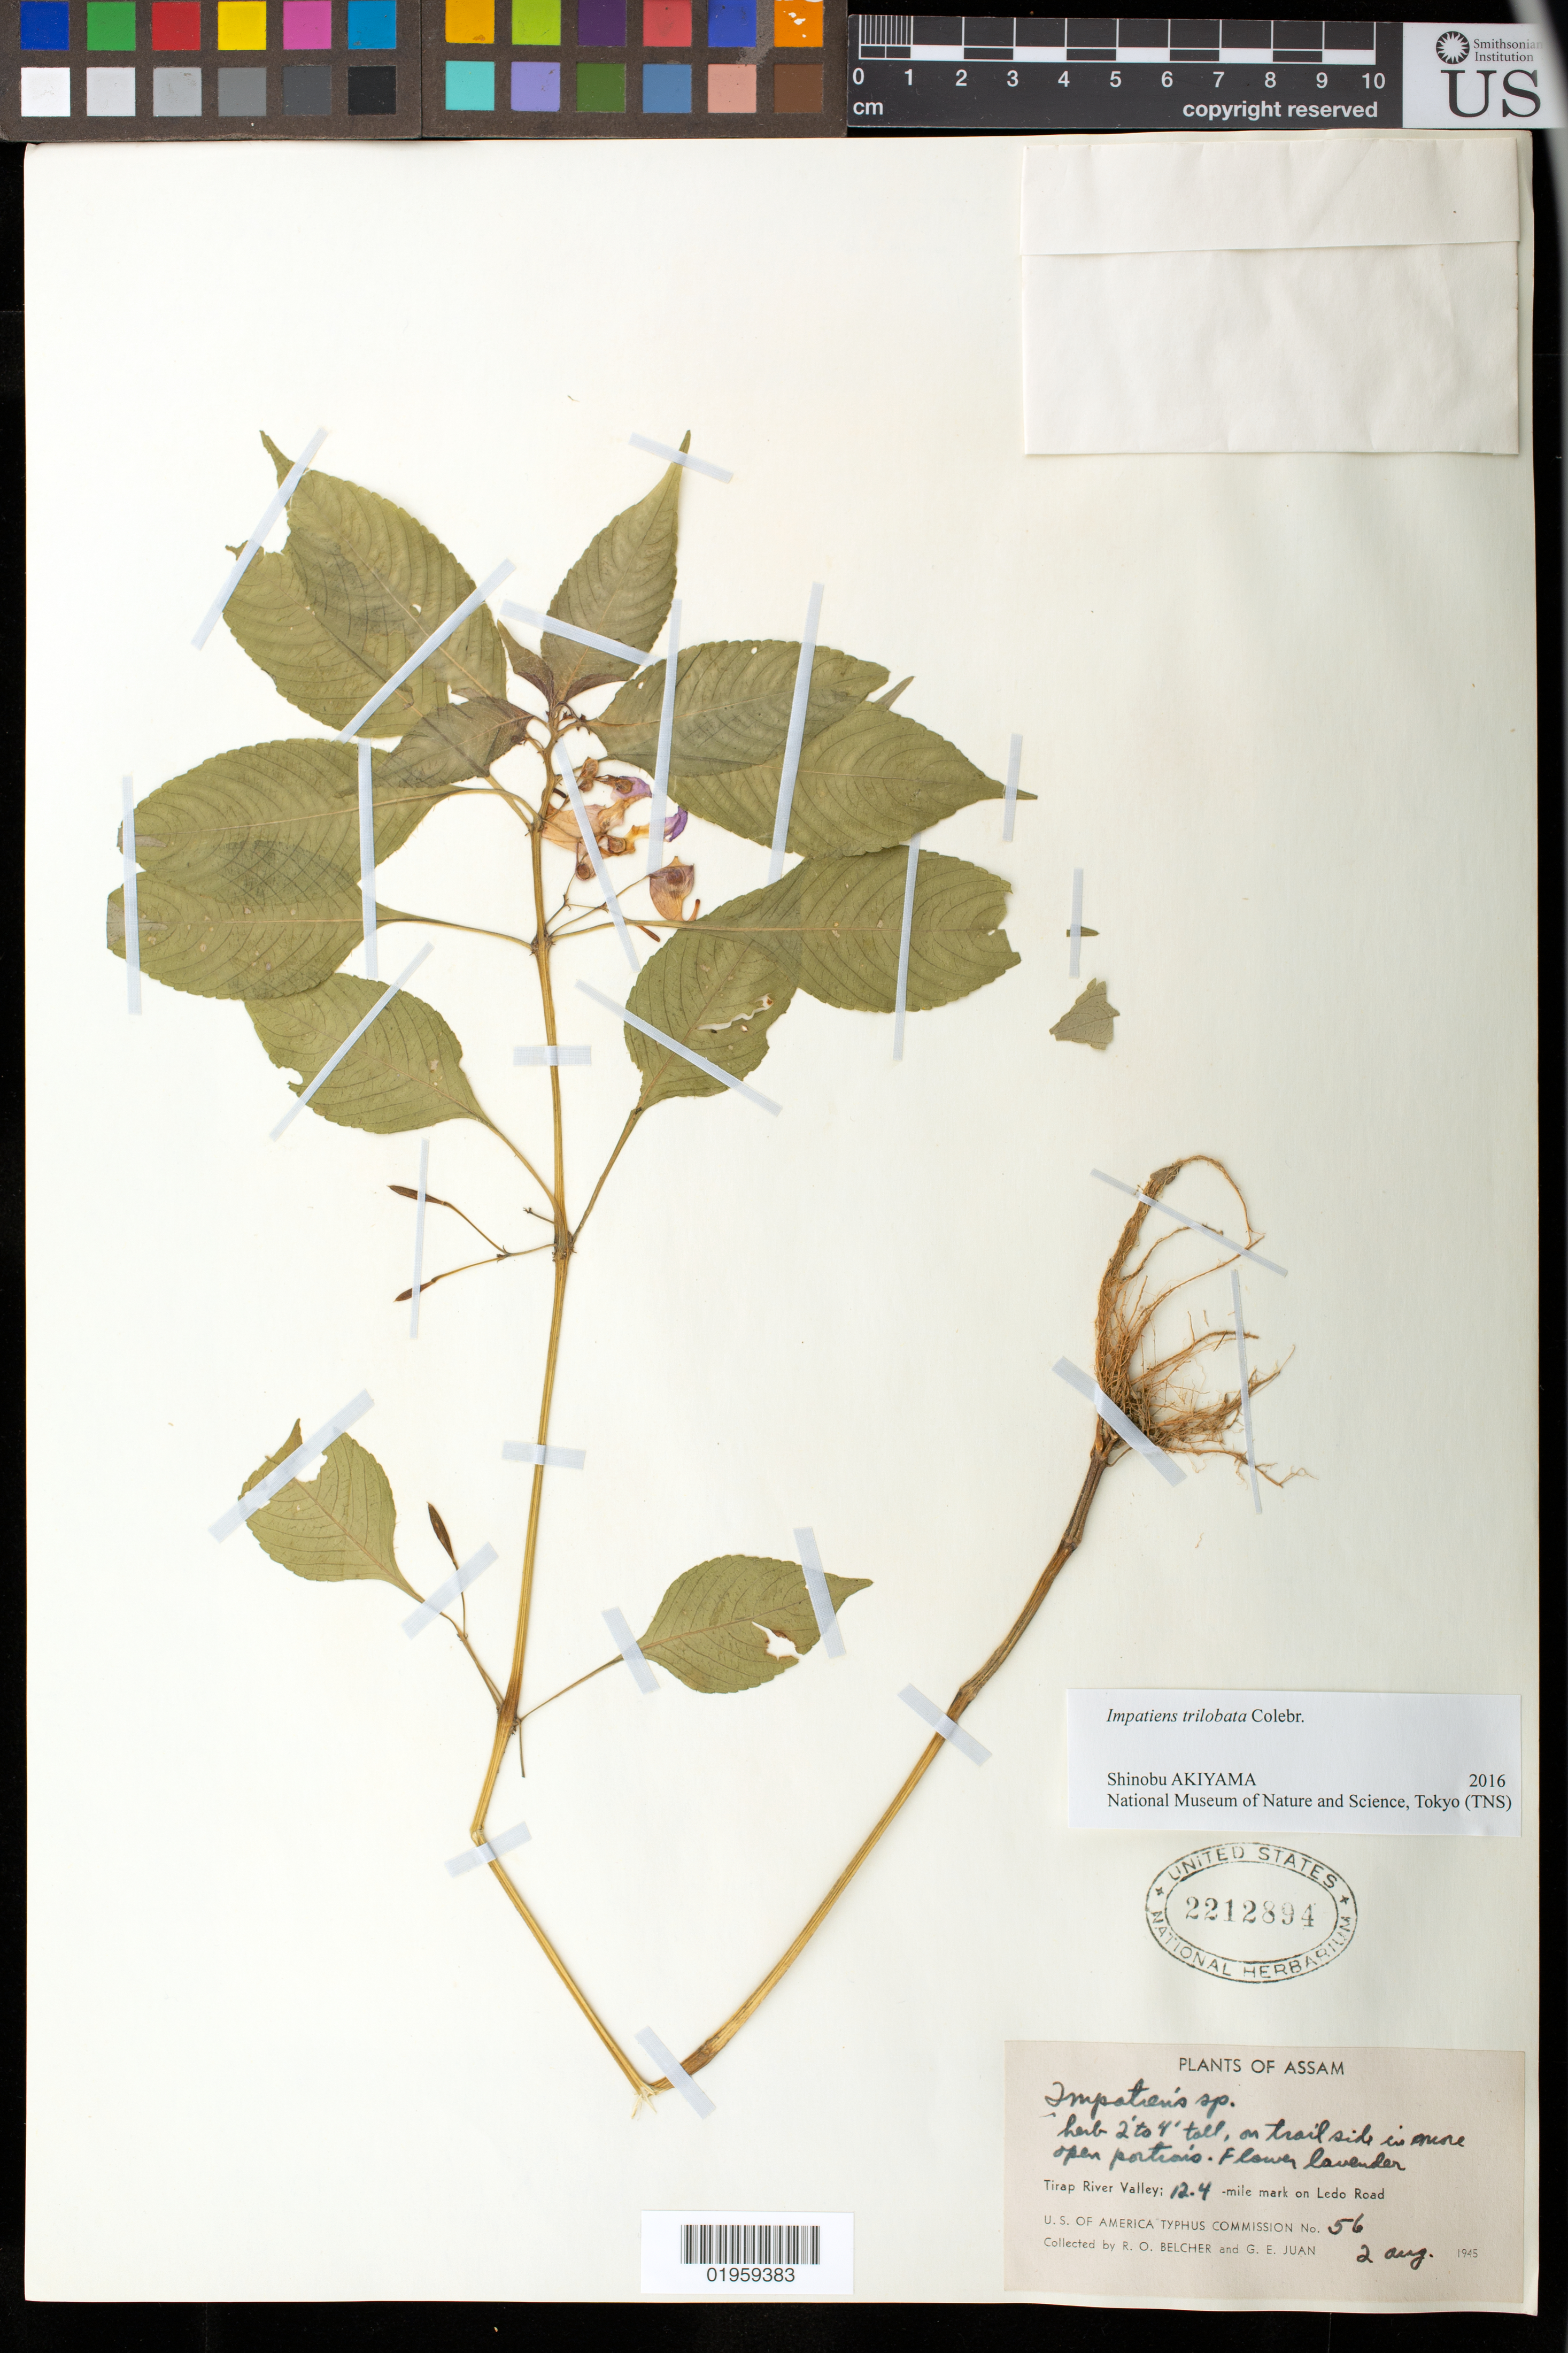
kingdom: Plantae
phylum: Tracheophyta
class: Magnoliopsida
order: Ericales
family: Balsaminaceae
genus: Impatiens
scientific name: Impatiens trilobata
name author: Colebr.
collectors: R. Belcher & G. Juan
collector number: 56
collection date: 1945-08-02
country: India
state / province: Assam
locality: Tirap River Valley; 12.4-mile mark on Ledo Road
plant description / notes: U.S. of America Typhus Commission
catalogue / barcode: US 2212894